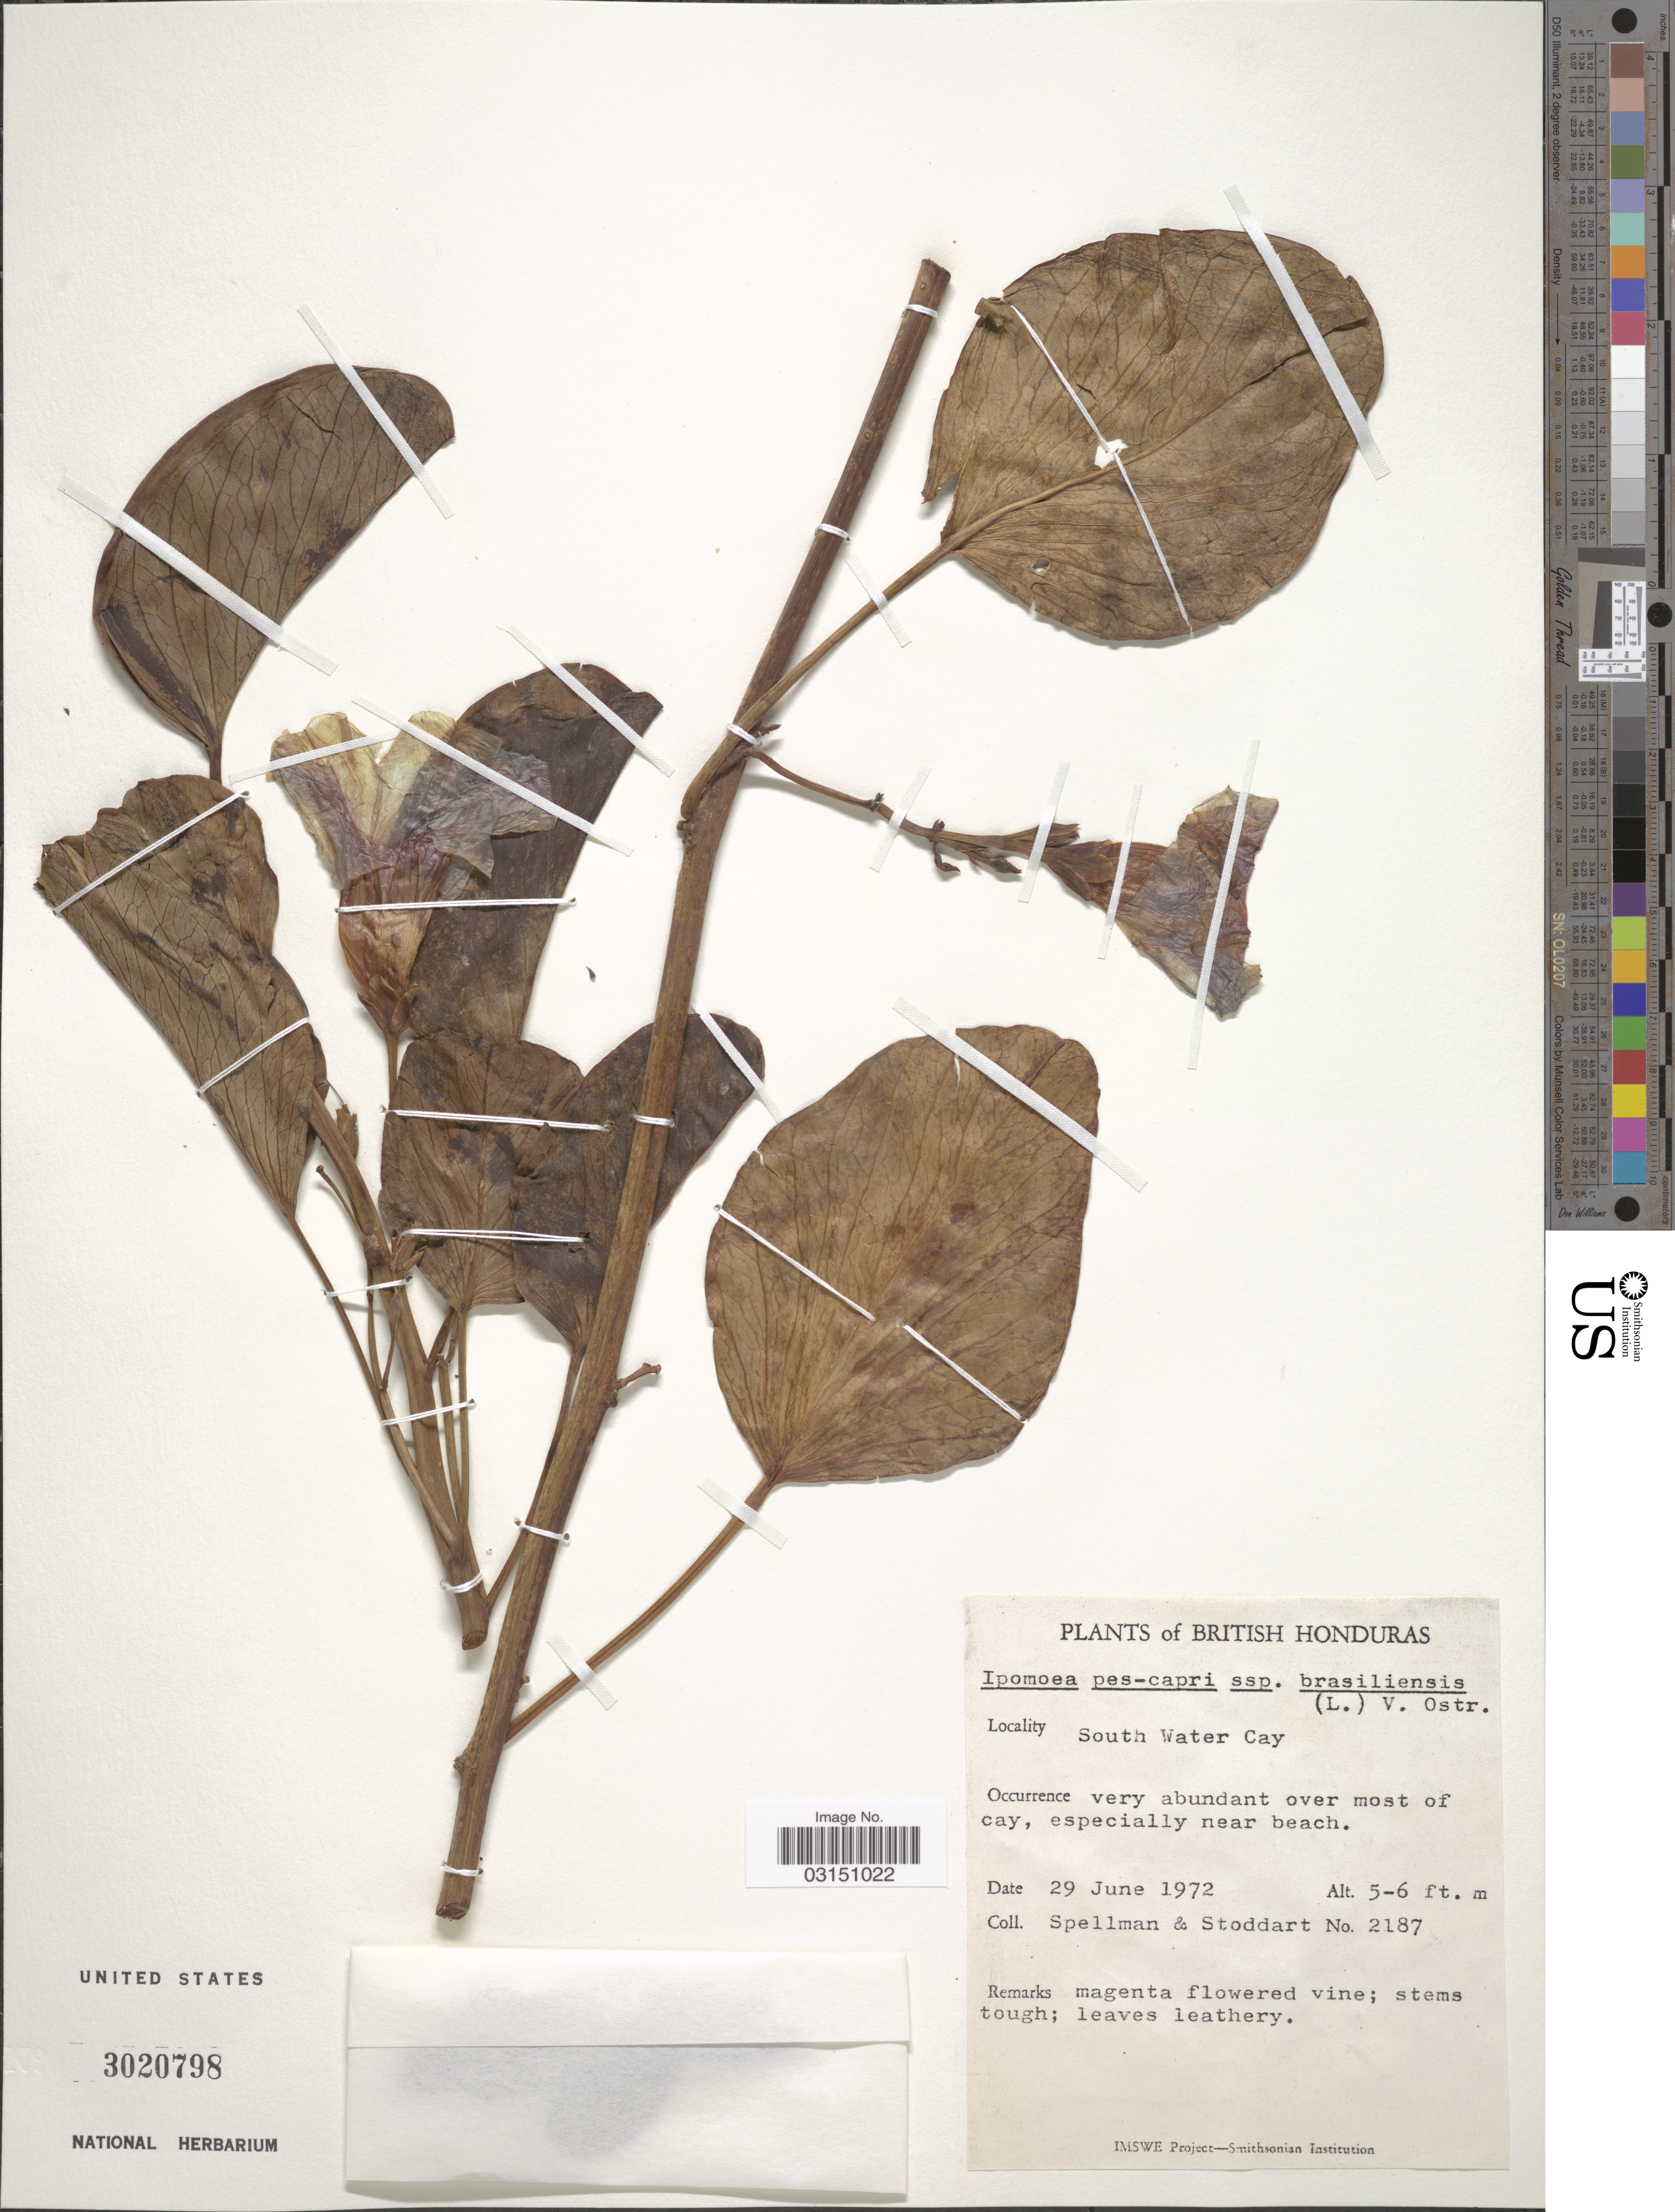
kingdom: Plantae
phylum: Tracheophyta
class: Magnoliopsida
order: Solanales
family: Convolvulaceae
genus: Ipomoea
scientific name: Ipomoea pes-caprae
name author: (L.) R. Br.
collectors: Spellman, -- & -. Stoddart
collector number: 2187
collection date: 1972-06-29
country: Belize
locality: British Honduras. South Water Cay.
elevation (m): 2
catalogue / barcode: US 3020798